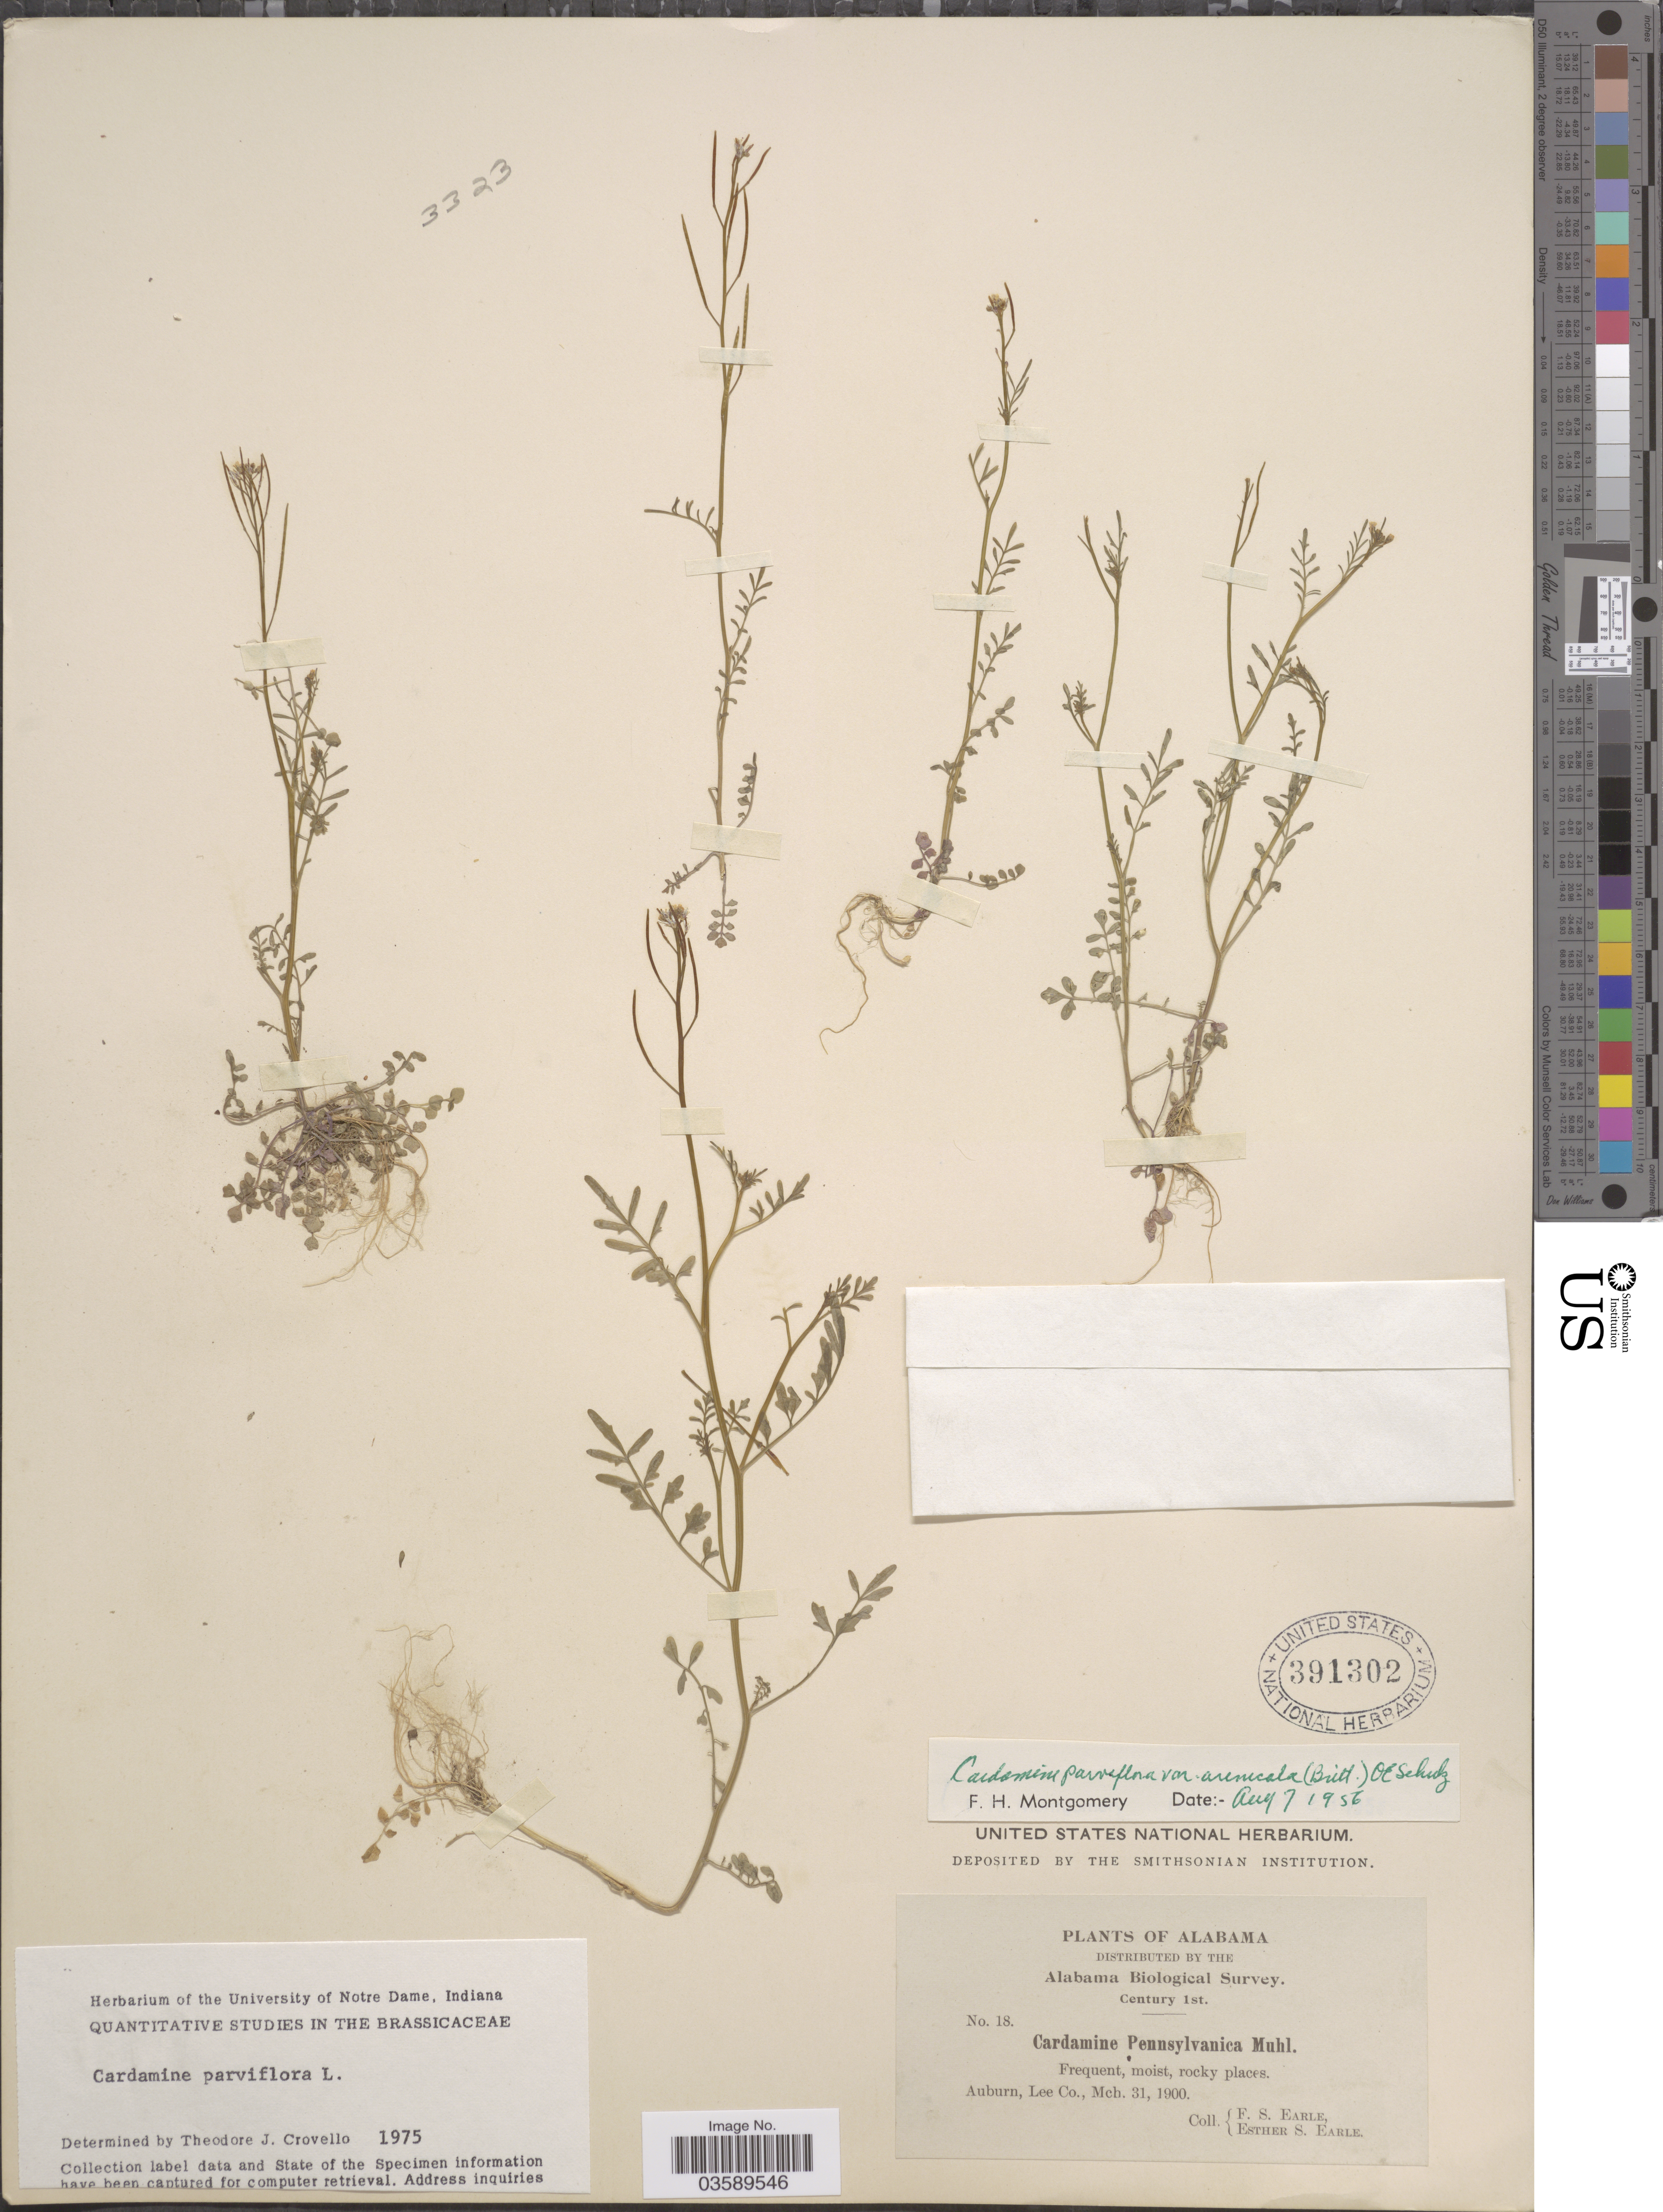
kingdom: Plantae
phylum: Tracheophyta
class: Magnoliopsida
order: Brassicales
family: Brassicaceae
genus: Cardamine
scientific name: Cardamine parviflora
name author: L.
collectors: F. S. Earle & E. S. Earle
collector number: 18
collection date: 1900-03-31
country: United States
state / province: Alabama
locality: Auburn, Lee Co.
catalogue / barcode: US 391302